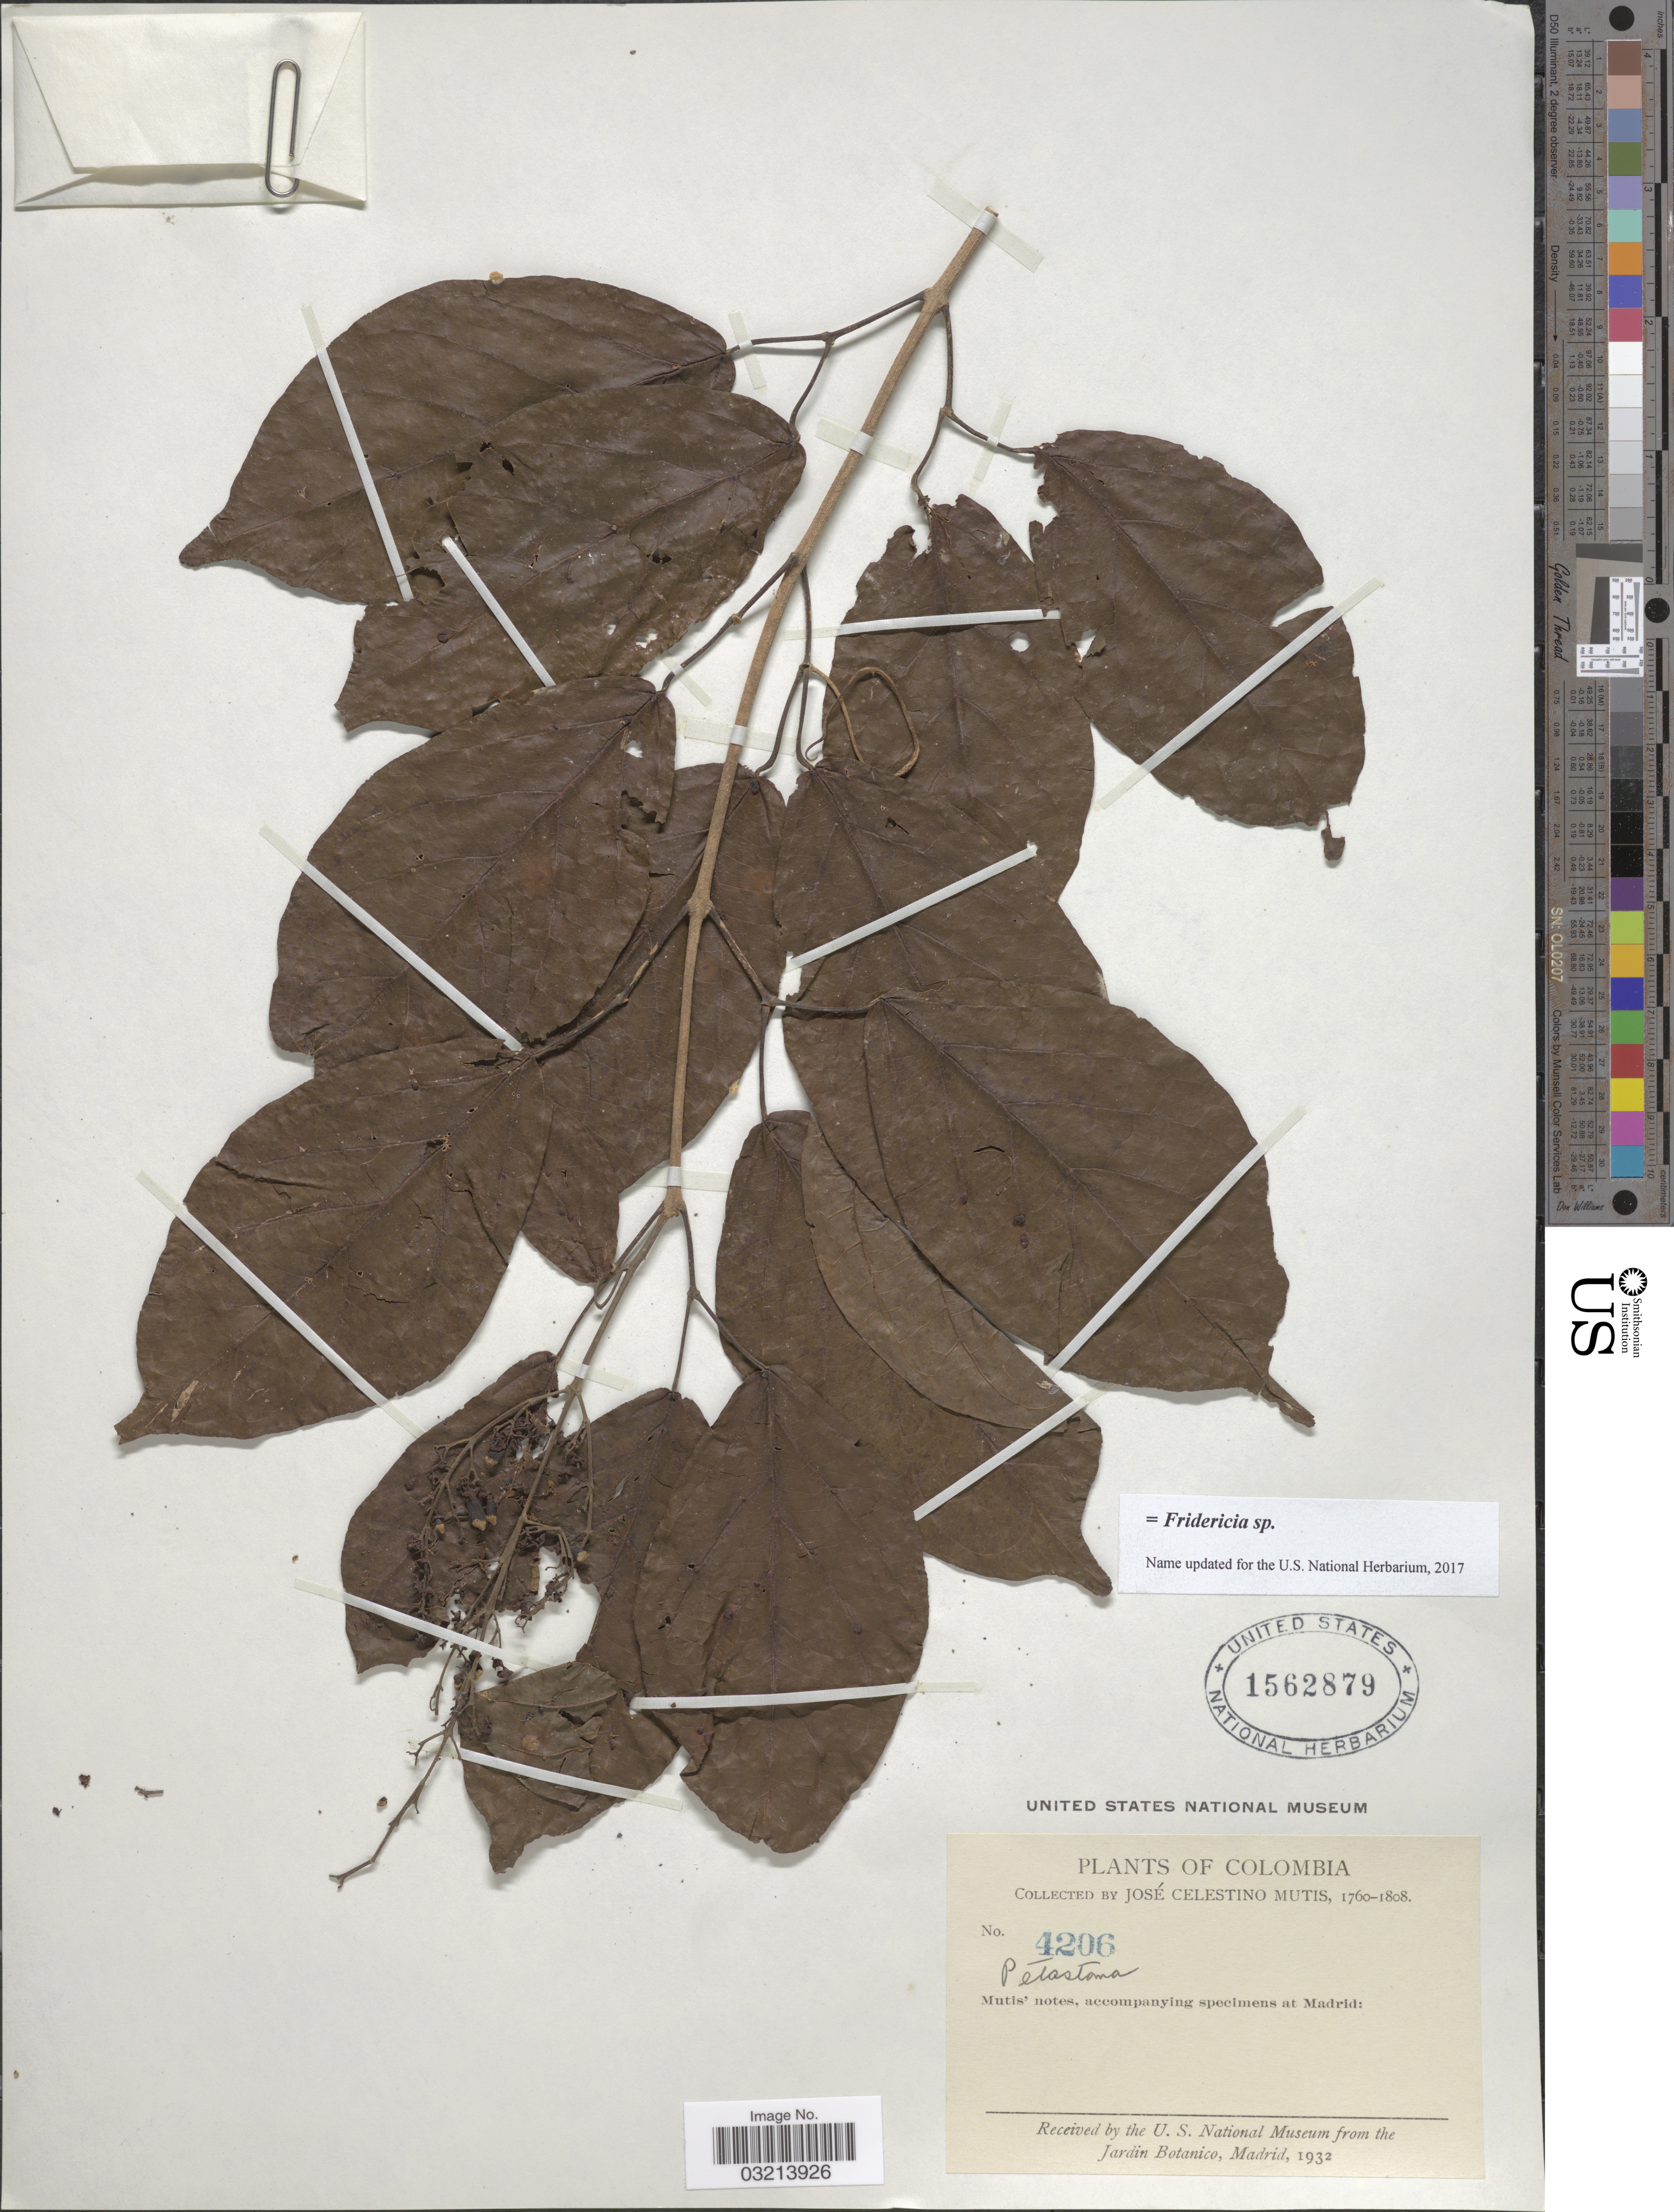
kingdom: Plantae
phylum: Tracheophyta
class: Magnoliopsida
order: Lamiales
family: Bignoniaceae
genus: Fridericia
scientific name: Fridericia sp.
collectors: J. C. B. Mutis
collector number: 4206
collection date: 1760/1808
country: Colombia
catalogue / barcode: US 1562879